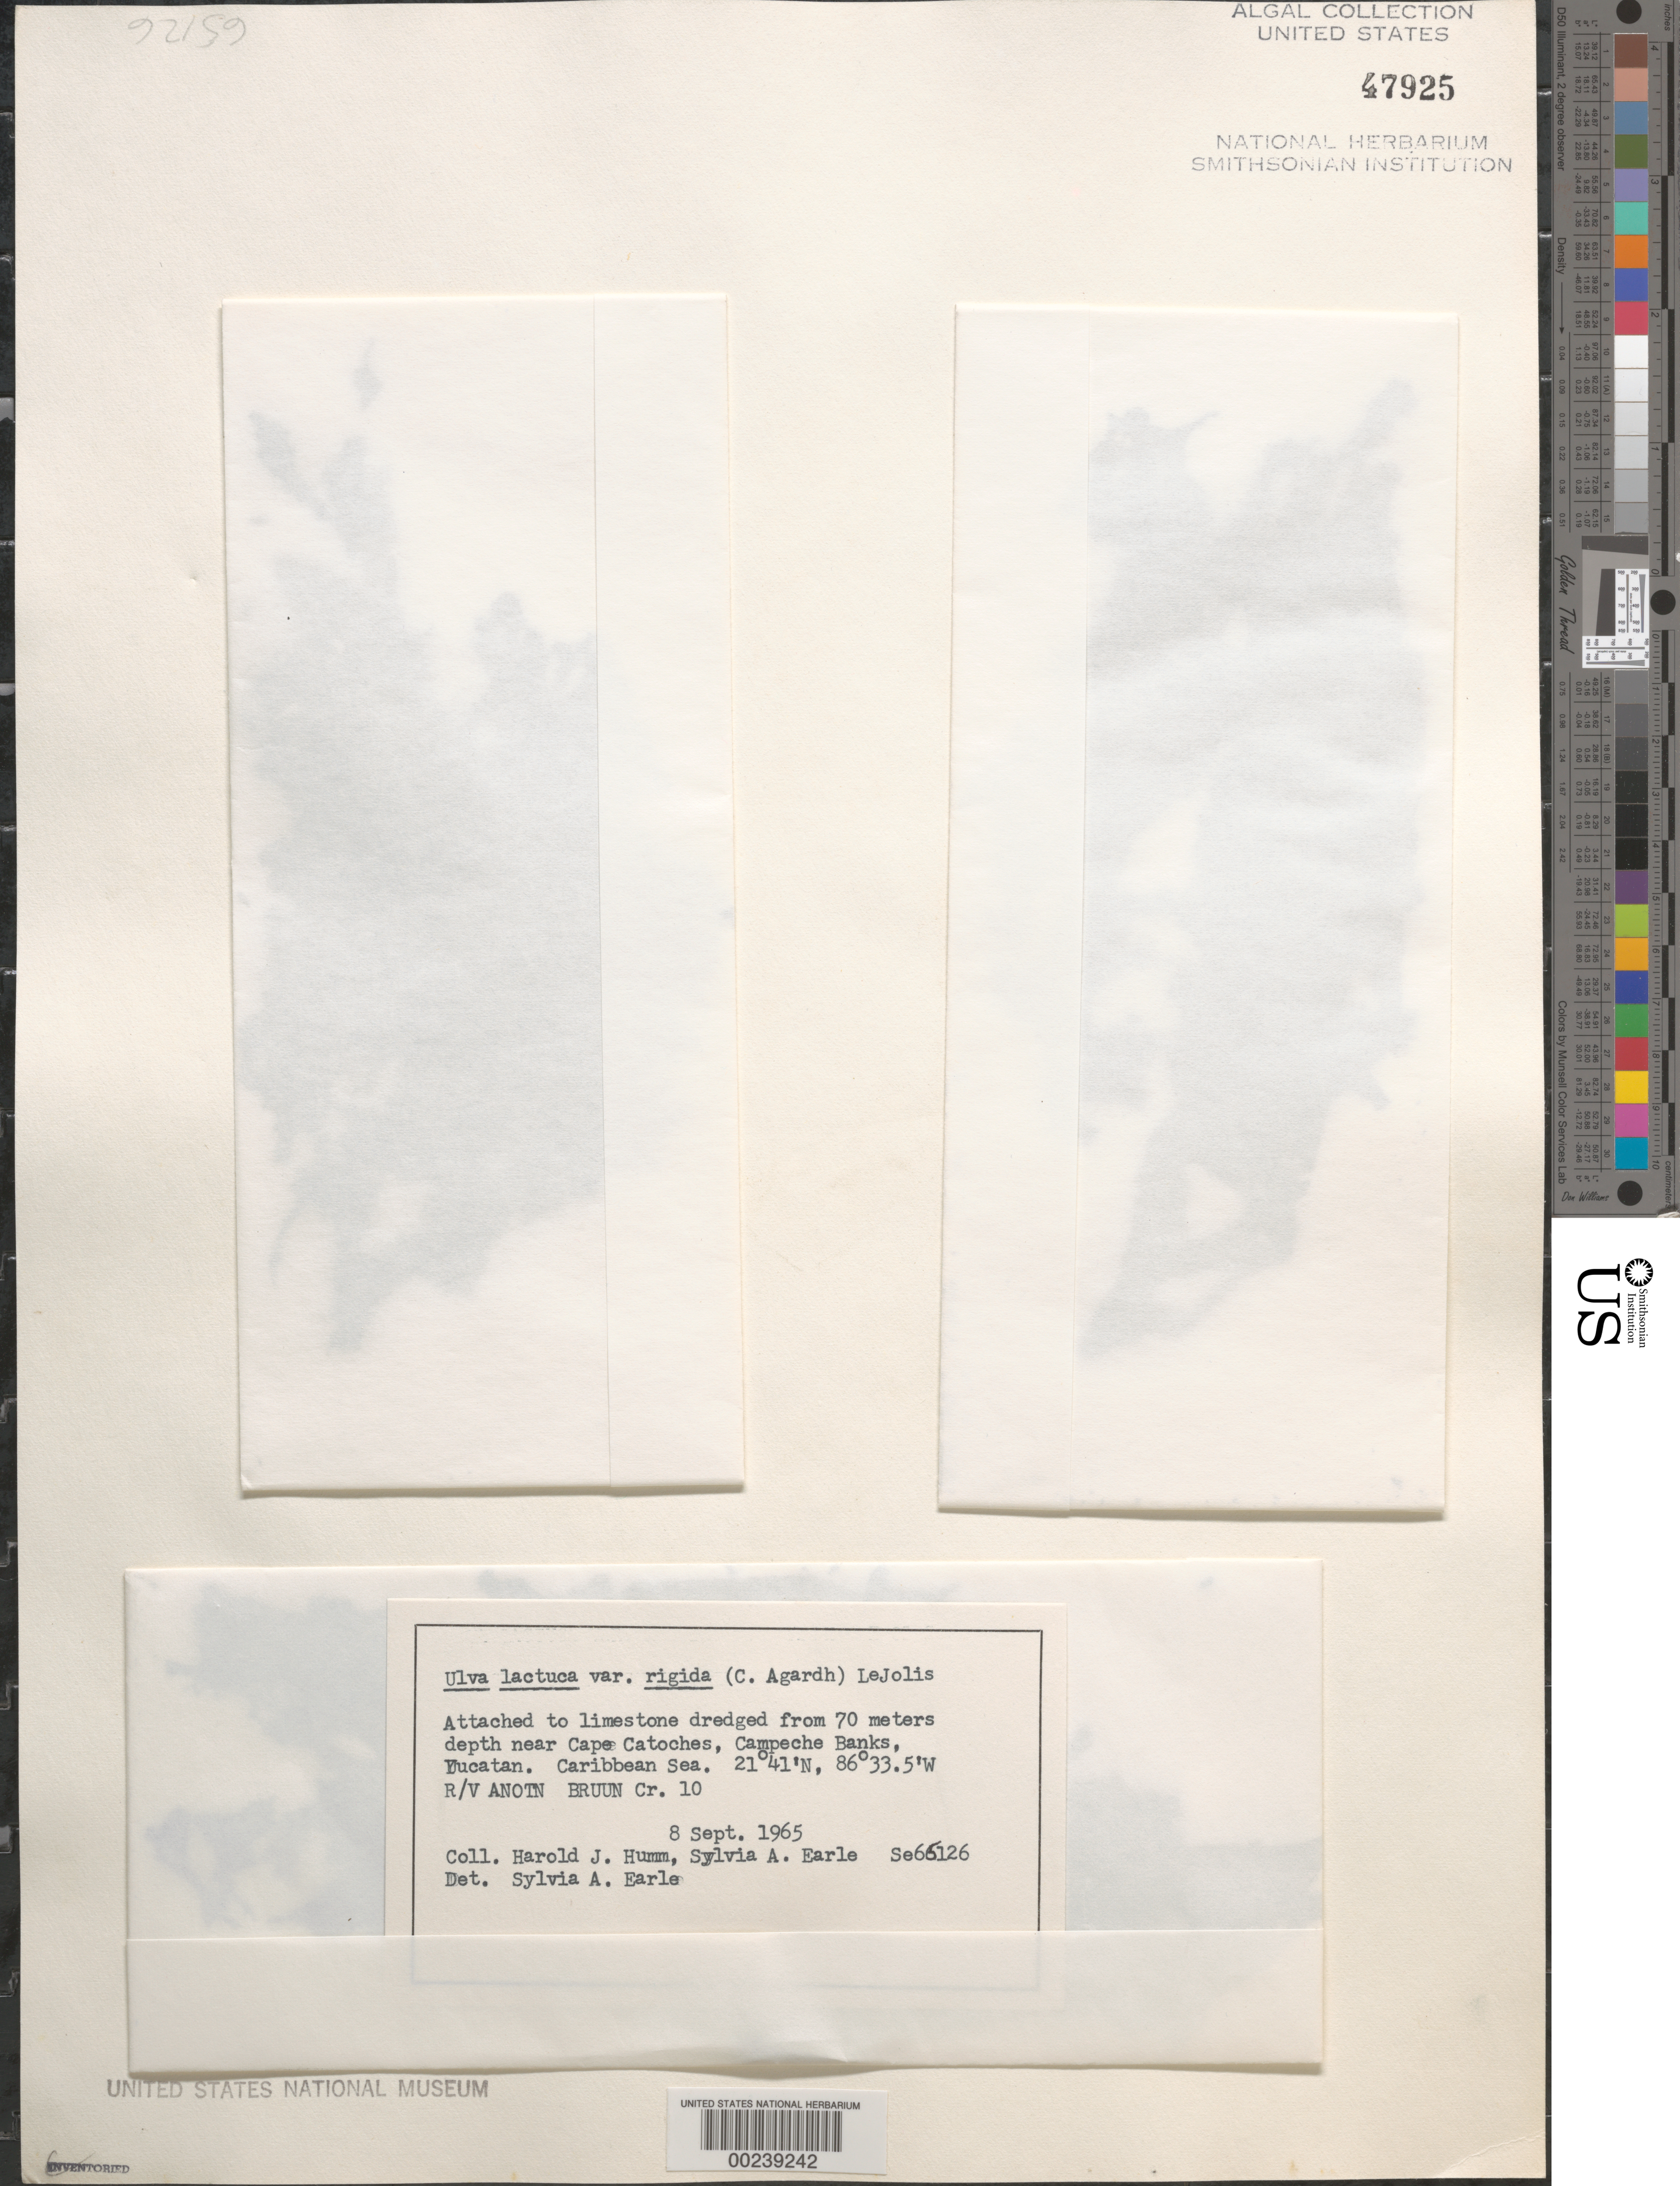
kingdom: Plantae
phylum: Chlorophyta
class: Ulvophyceae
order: Ulvales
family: Ulvaceae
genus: Ulva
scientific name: Ulva lactuca var. rigida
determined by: Earle, S. A.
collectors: H. J. Humm & S. A. Earle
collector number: Se 65126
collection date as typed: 08 Sep 1965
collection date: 1965-09-08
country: Mexico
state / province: Quintana Roo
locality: Campeche Banks, near Cape Catoches, Yucatna Peninsula, Caribbean Sea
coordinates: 21 41' N, 86 33.5' W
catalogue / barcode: US 47925